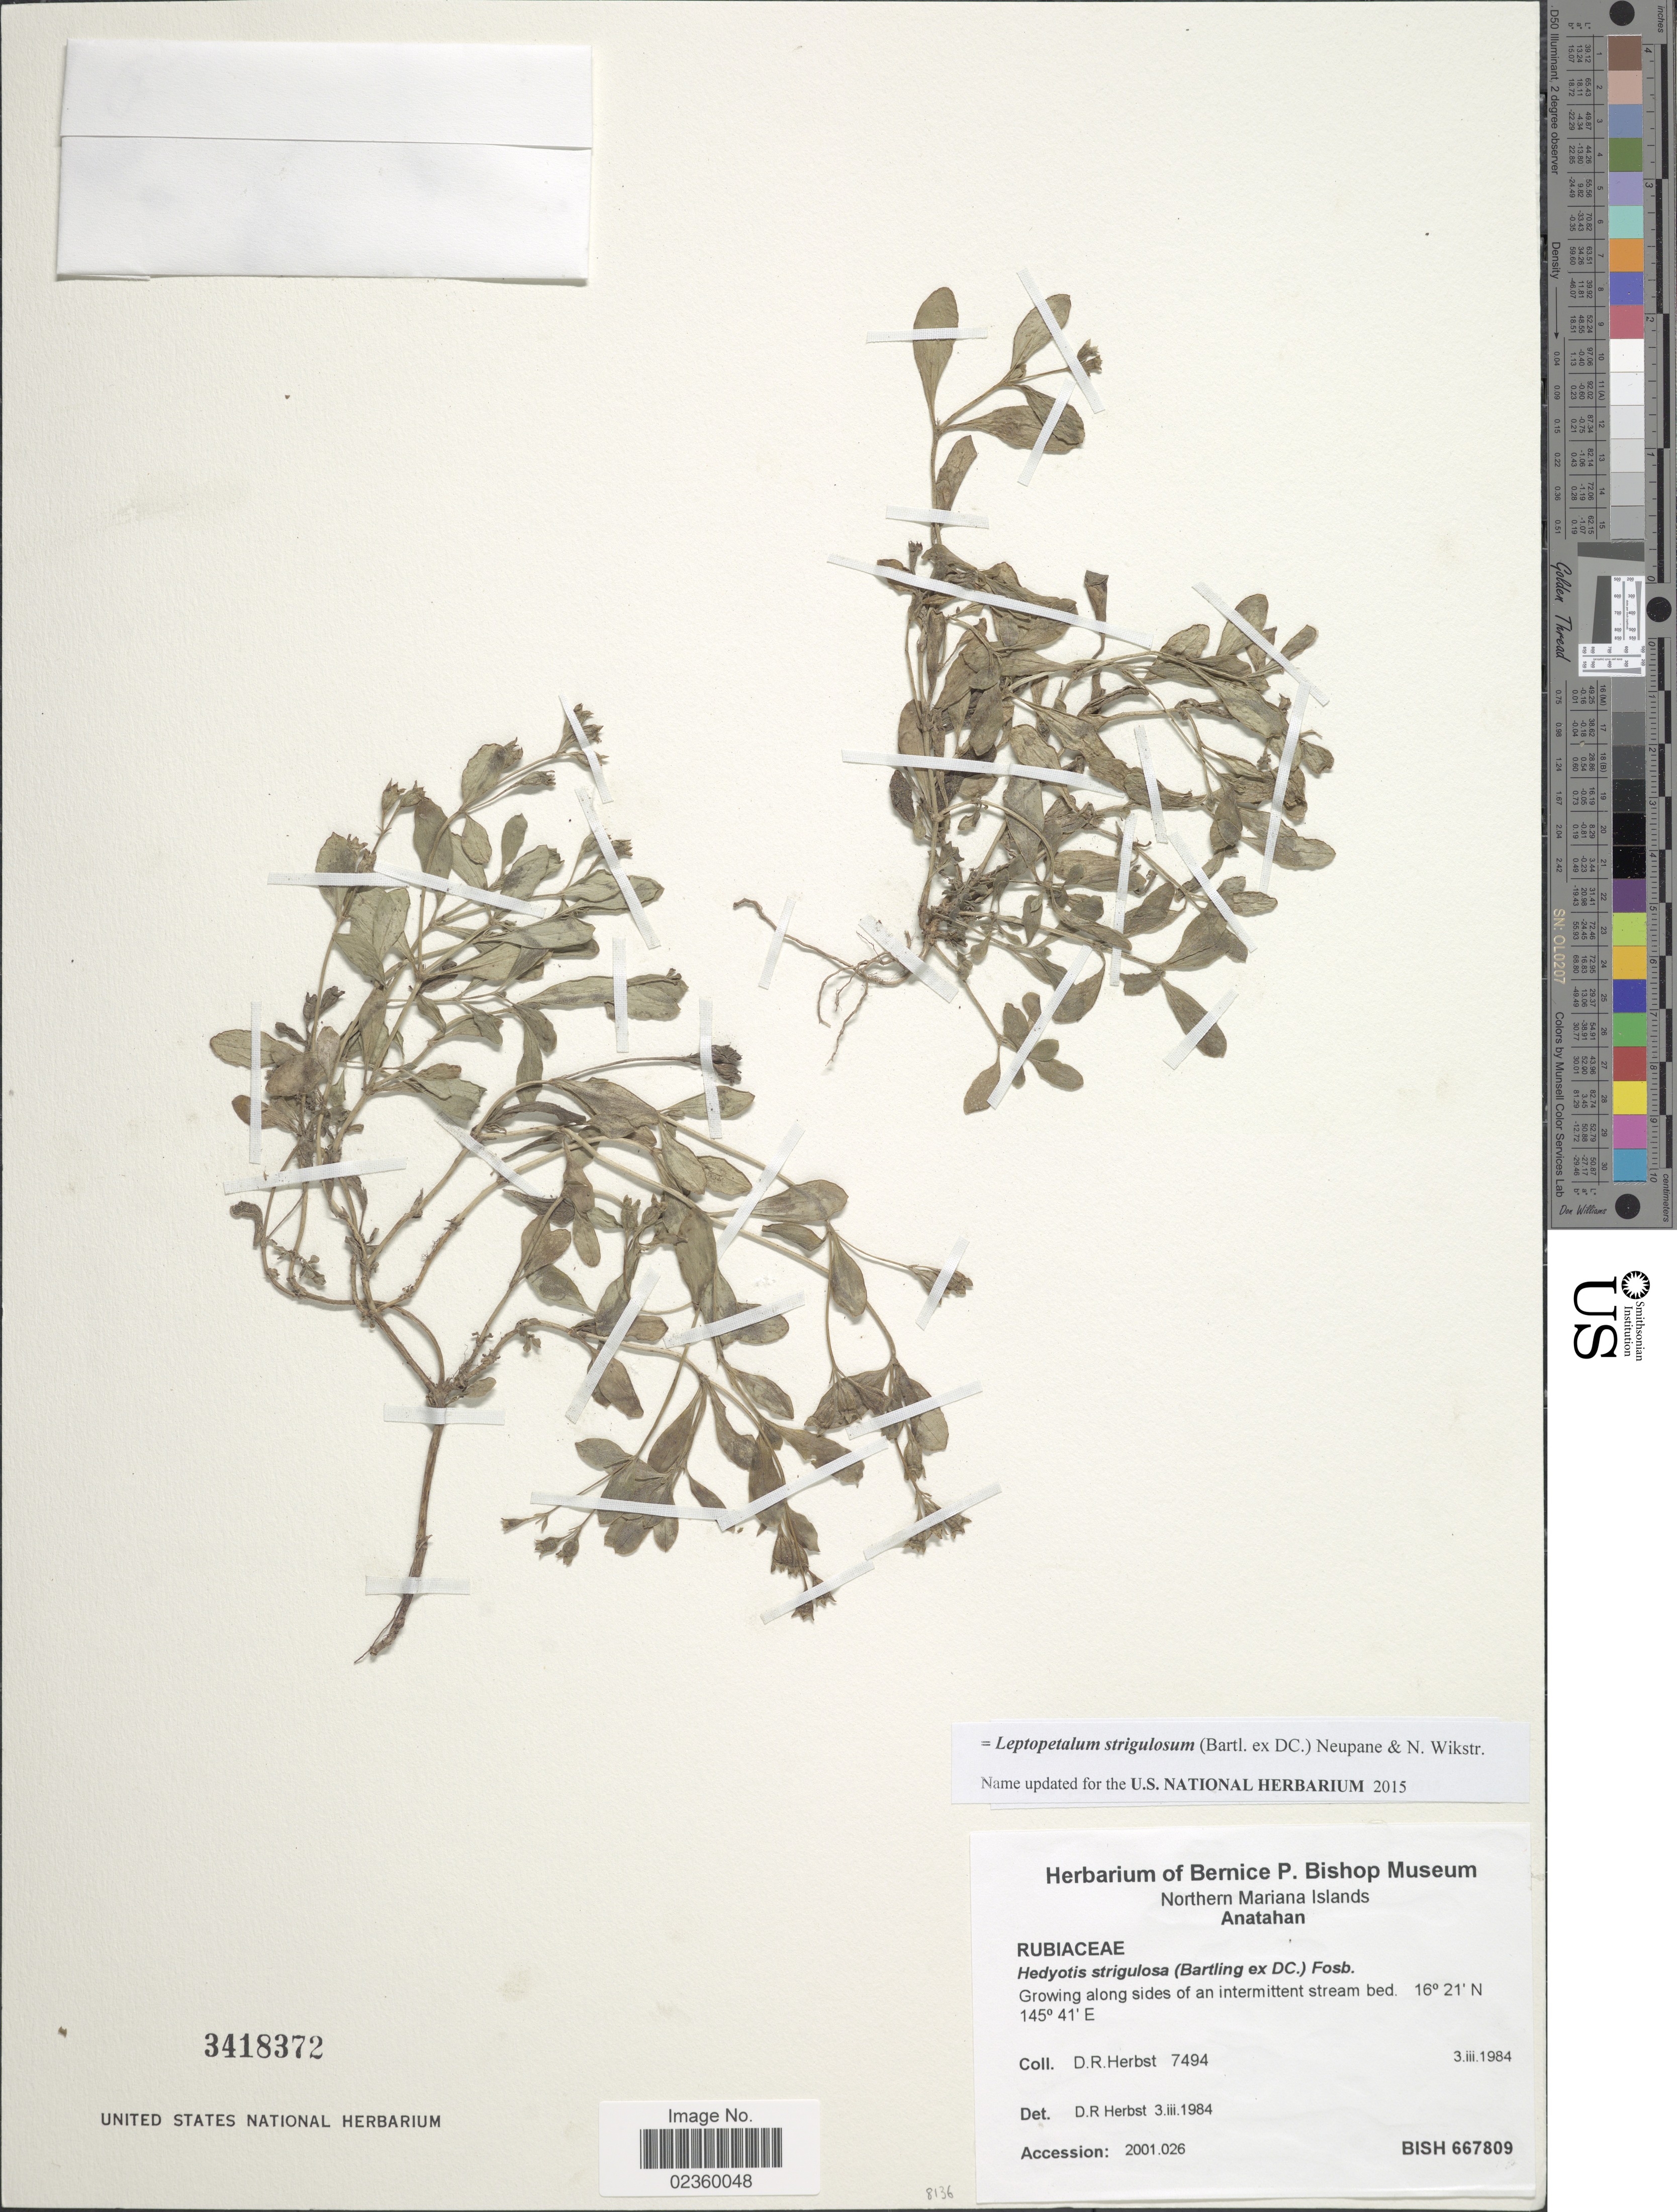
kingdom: Plantae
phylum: Tracheophyta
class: Magnoliopsida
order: Gentianales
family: Rubiaceae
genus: Leptopetalum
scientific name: Leptopetalum strigulosum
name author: (Bartl. ex DC.) Neupane & N. Wikstr.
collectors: D. R. Herbst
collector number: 7494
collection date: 1984-03-03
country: Northern Mariana Islands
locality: Anatahan. Along sides of an intermittent stream bed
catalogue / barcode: US 3418372